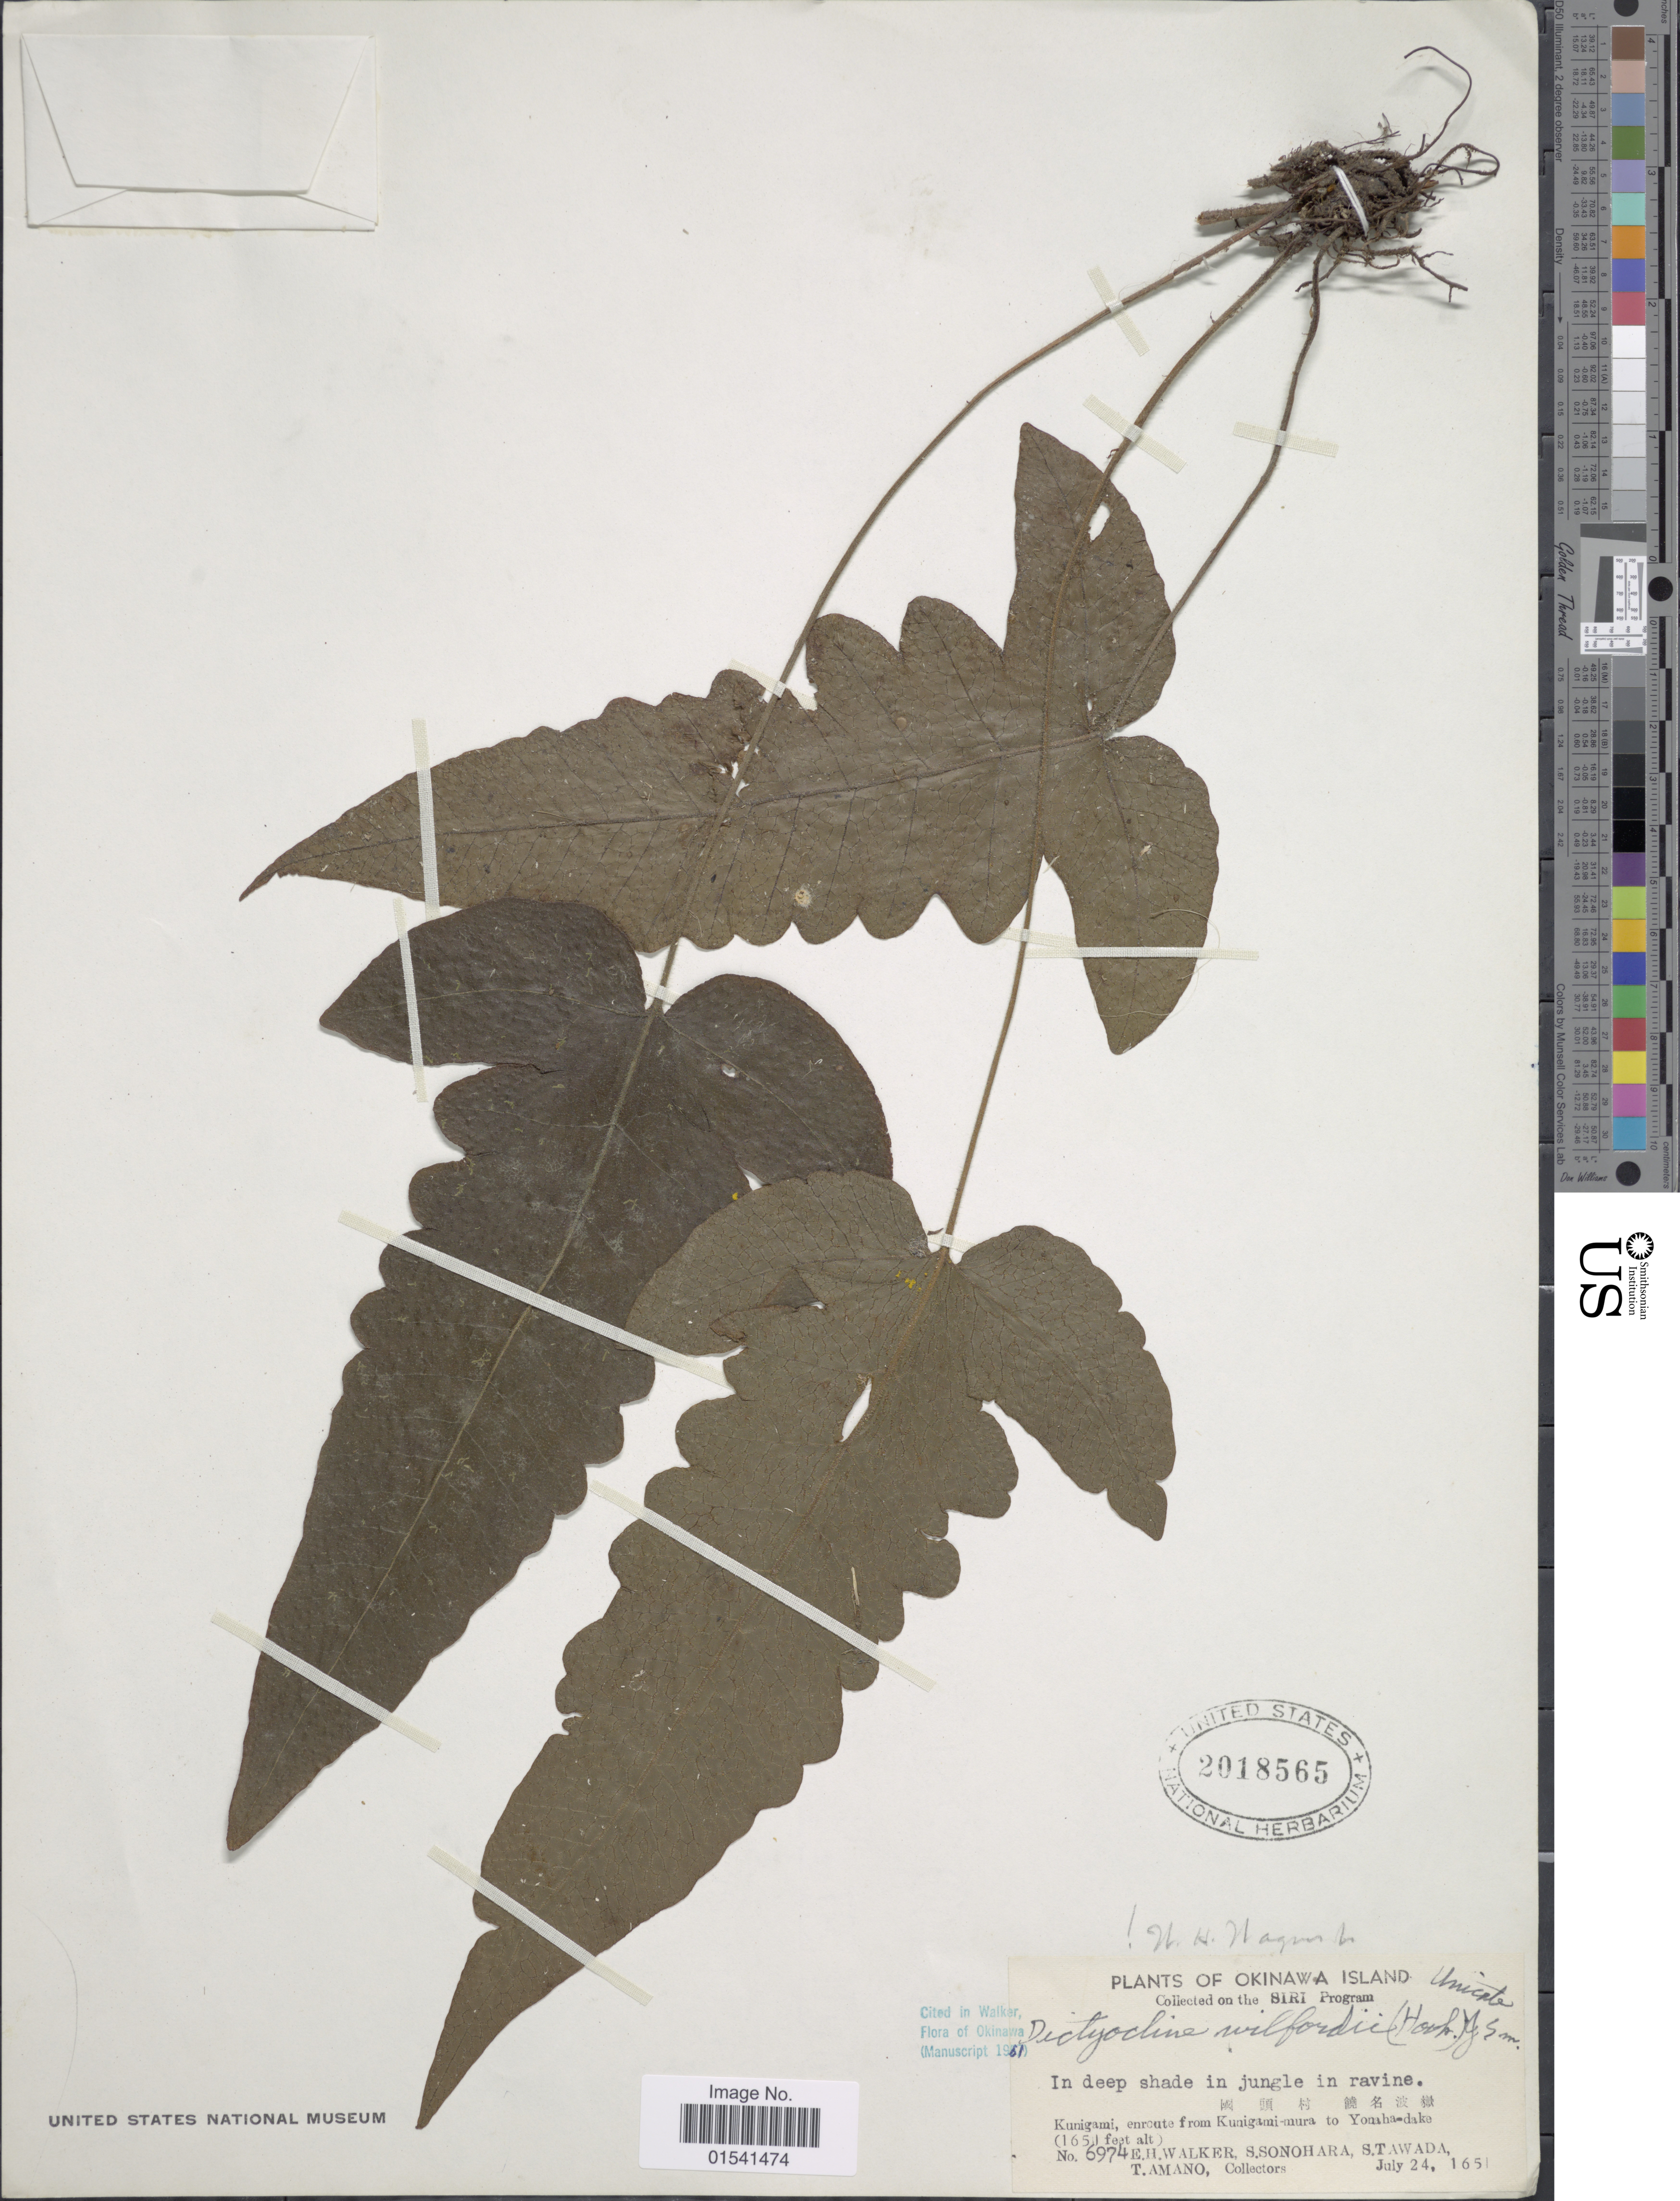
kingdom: Plantae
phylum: Tracheophyta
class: Polypodiopsida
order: Polypodiales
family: Thelypteridaceae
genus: Stegnogramma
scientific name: Stegnogramma wilfordii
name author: (Hook.) Seriz.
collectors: E. H. Walker, S. Sonohara, S. Tawada & T. Amano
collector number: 6974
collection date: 1951-07-24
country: Japan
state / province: Okinawa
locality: Okinawa Island, Kunigami, en route from Kunigami-mura to Yomha-dake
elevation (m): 503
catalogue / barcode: US 2018565